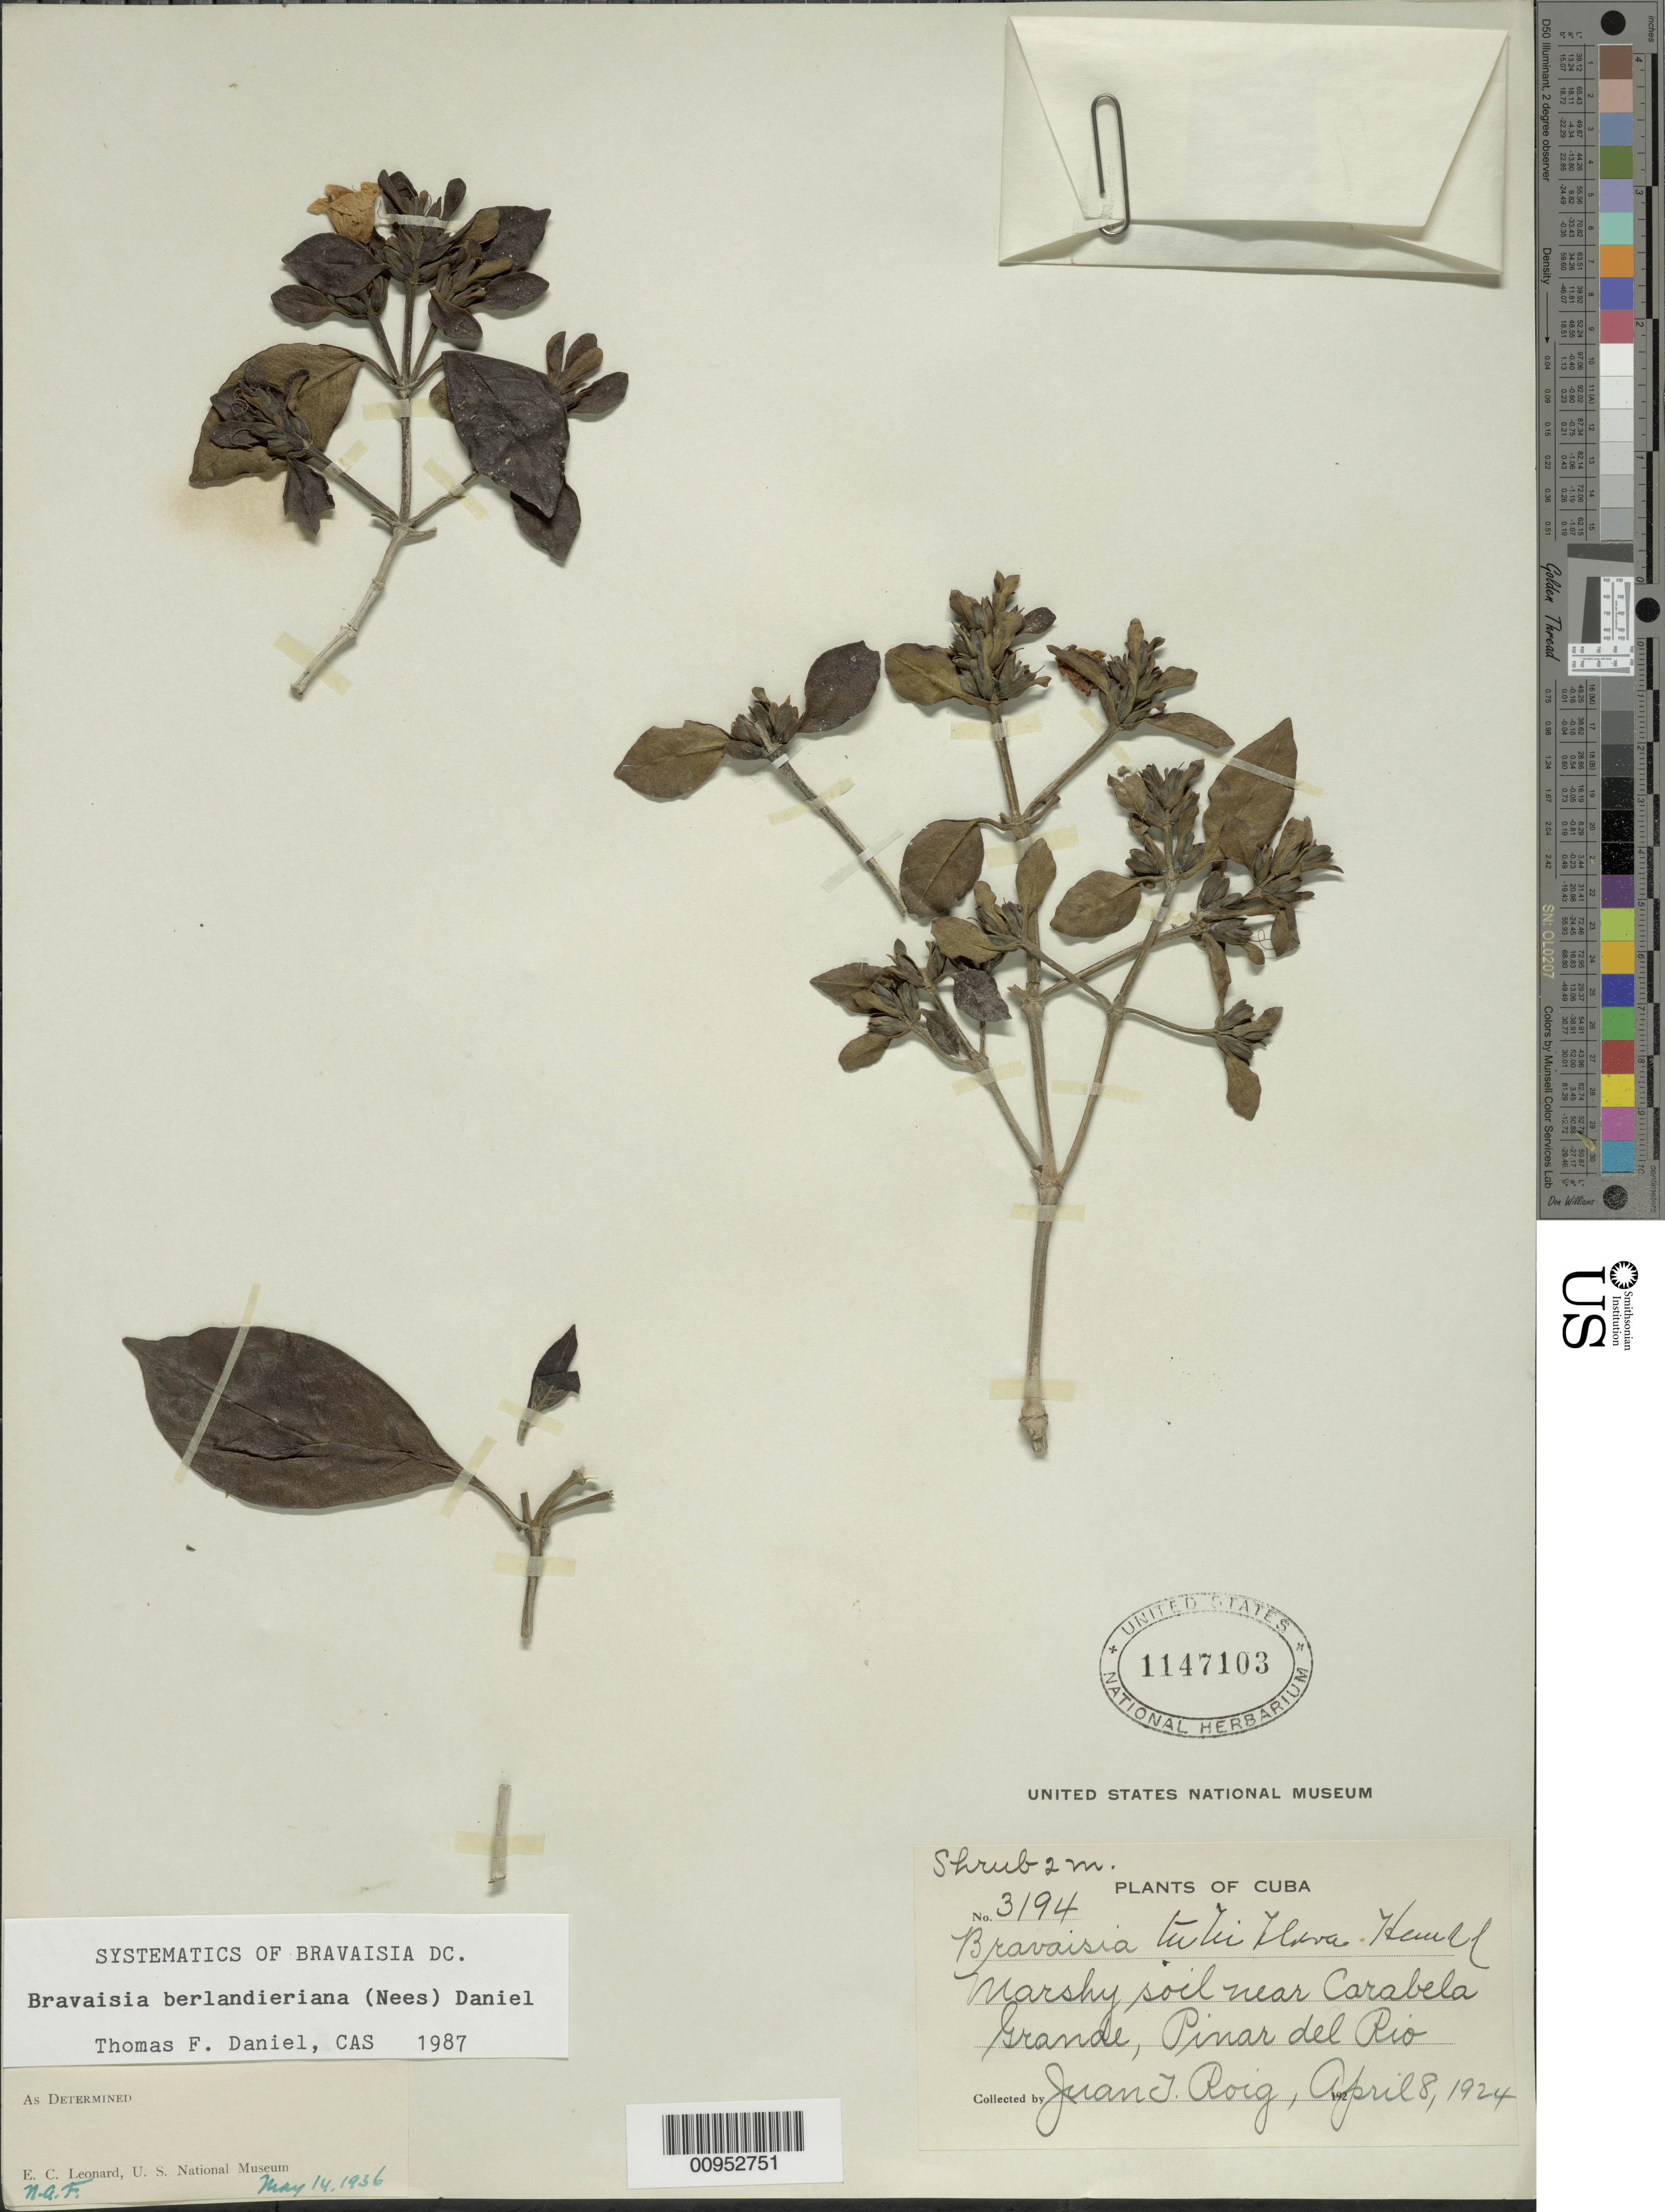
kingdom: Plantae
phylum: Tracheophyta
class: Magnoliopsida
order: Lamiales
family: Acanthaceae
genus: Bravaisia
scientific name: Bravaisia berlandieriana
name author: (Nees) T.F. Daniel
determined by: Daniel, Thomas F.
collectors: J. Roig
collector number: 3194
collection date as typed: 08 Apr 1924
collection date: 1924-04-08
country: Cuba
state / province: Pinar del Rio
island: Cuba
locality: Near Carabela Grande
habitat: Marshy soil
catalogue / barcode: US 1147103